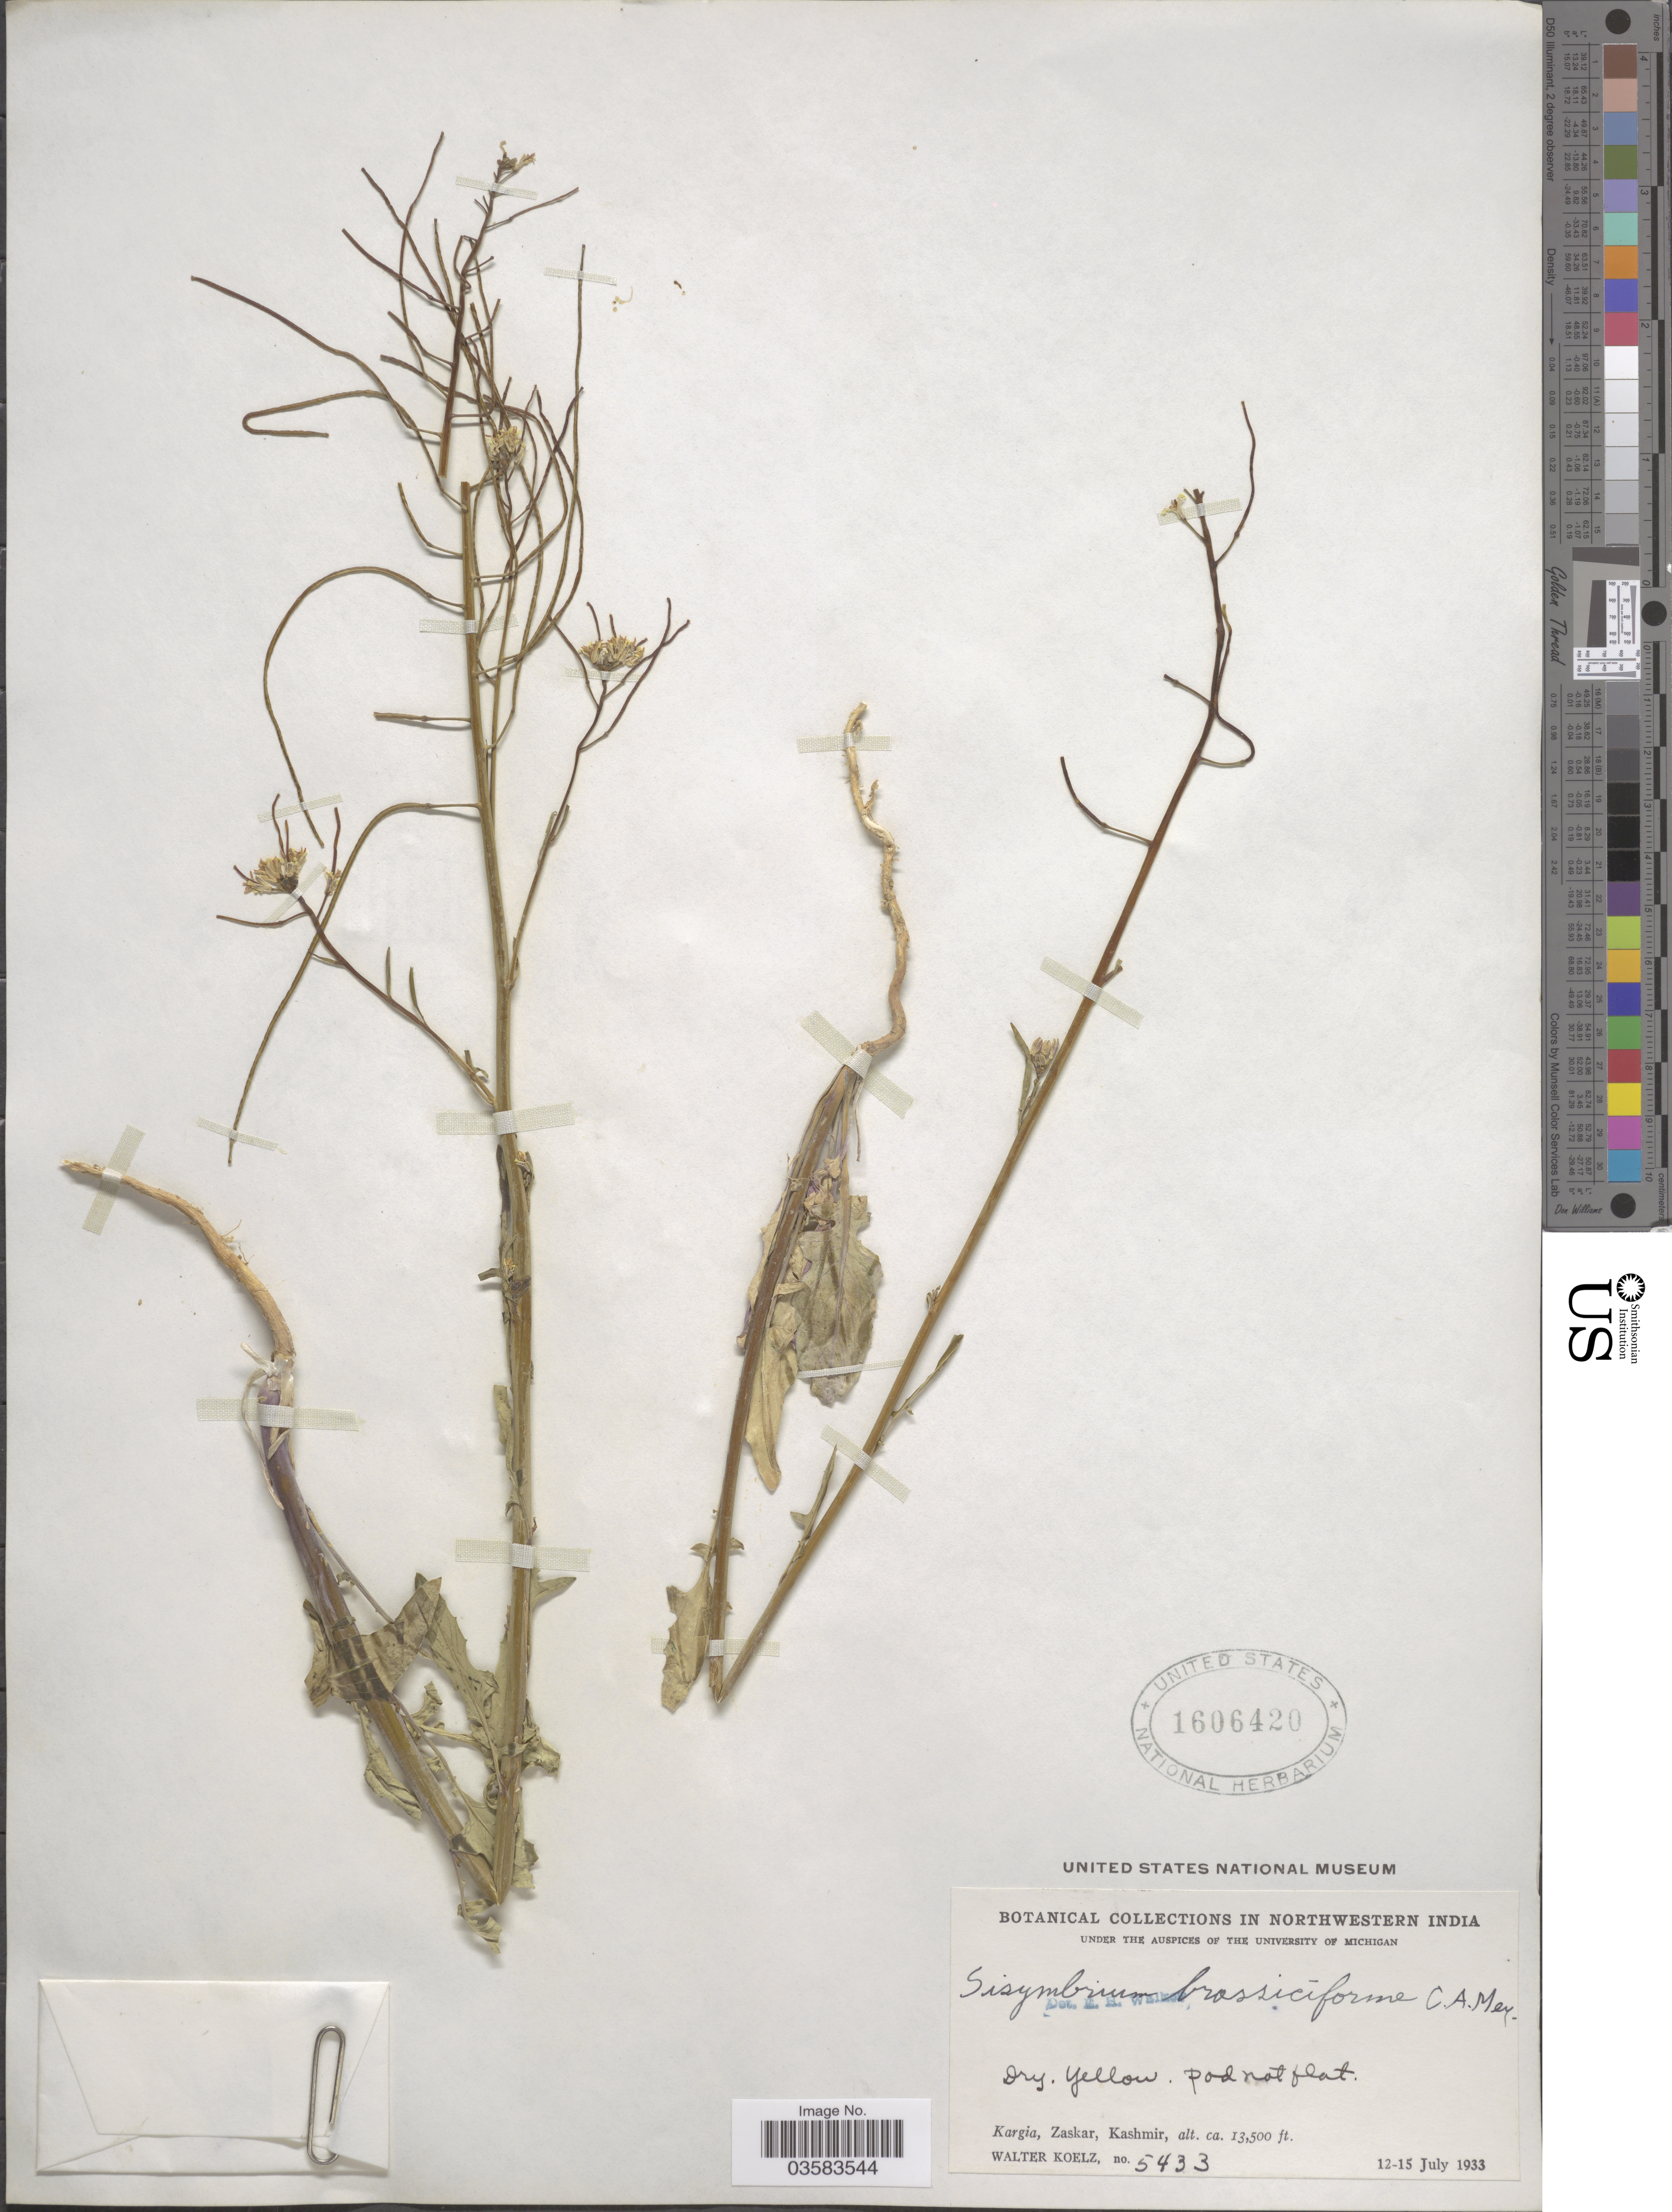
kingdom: Plantae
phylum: Tracheophyta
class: Magnoliopsida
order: Brassicales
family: Brassicaceae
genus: Sisymbrium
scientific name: Sisymbrium brassiciforme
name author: C.A. Mey.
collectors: W. N. Koelz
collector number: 5433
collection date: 1933-07-12/1933-07-15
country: India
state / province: Jammu and Kashmir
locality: Northwestern India. Kargia, Zaskar, Kashmir.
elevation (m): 4115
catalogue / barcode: US 1606420